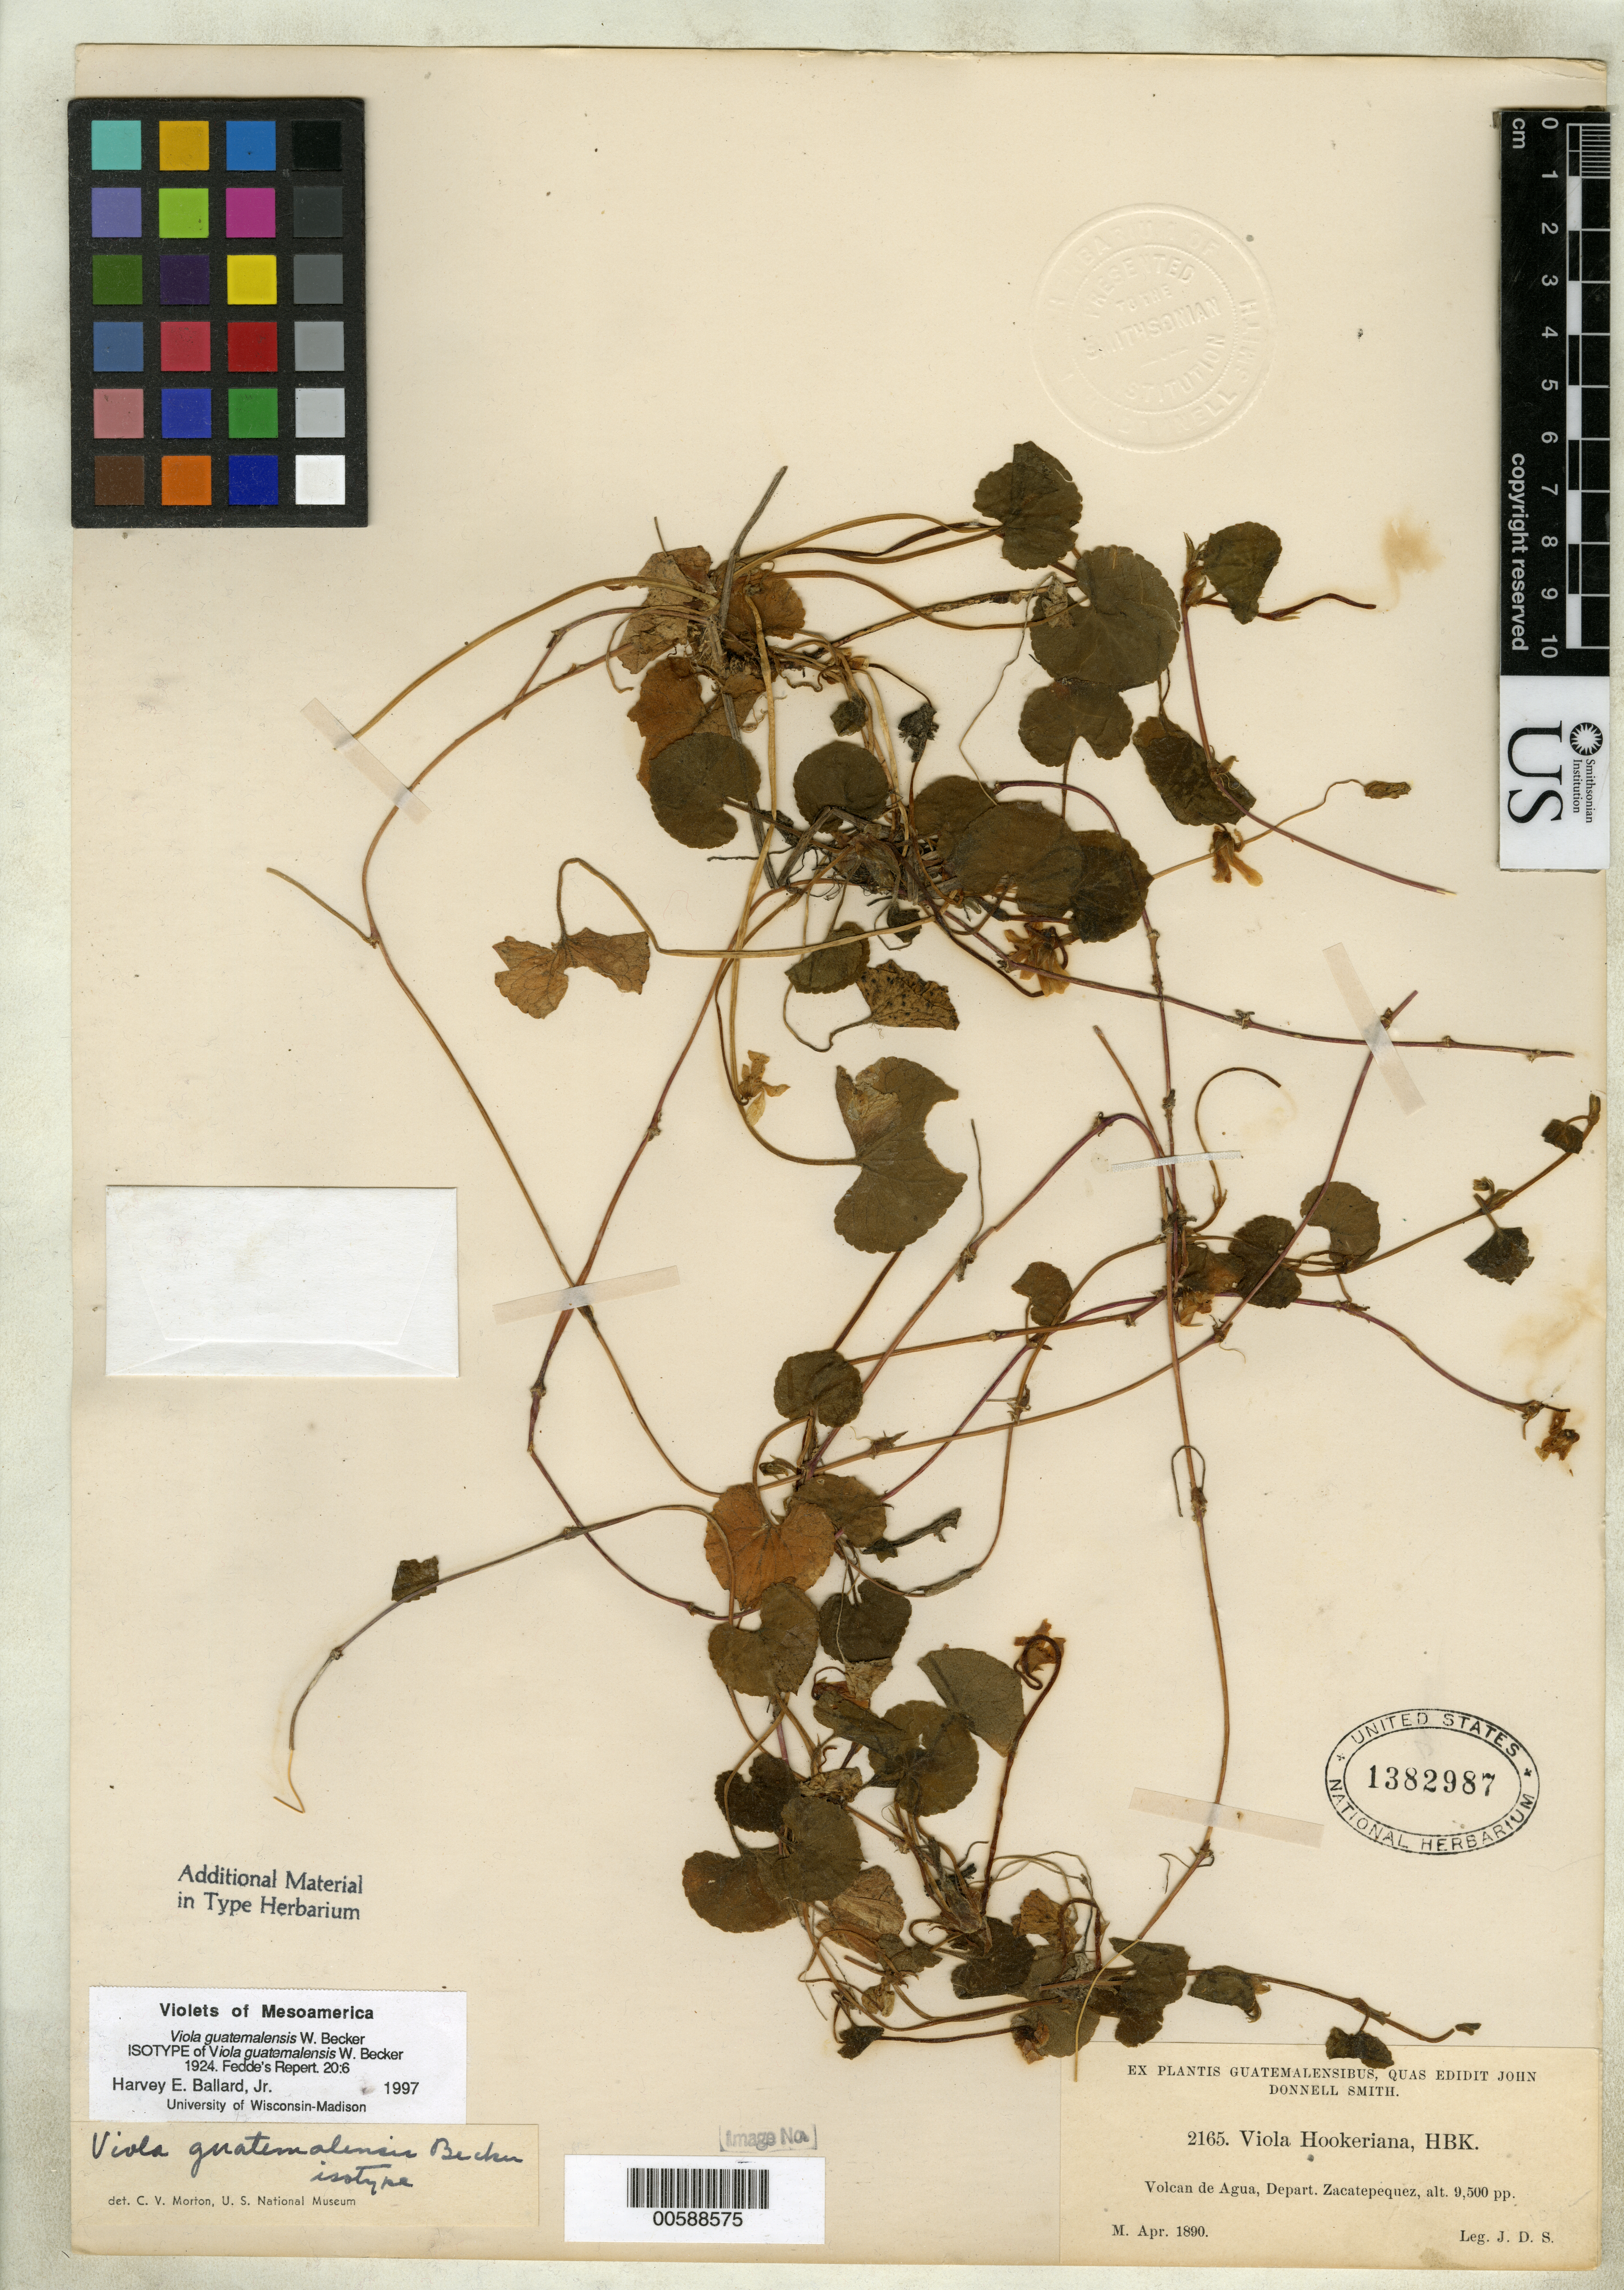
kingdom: Plantae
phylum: Tracheophyta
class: Magnoliopsida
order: Malpighiales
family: Violaceae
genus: Viola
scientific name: Viola guatemalensis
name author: W. Becker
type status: Isotype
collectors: J. Donnell Smith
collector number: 2165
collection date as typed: Apr 1890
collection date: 1890-04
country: Guatemala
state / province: Sacatepéquez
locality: Volcán de Agua.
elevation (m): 2896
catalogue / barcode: US 1382987